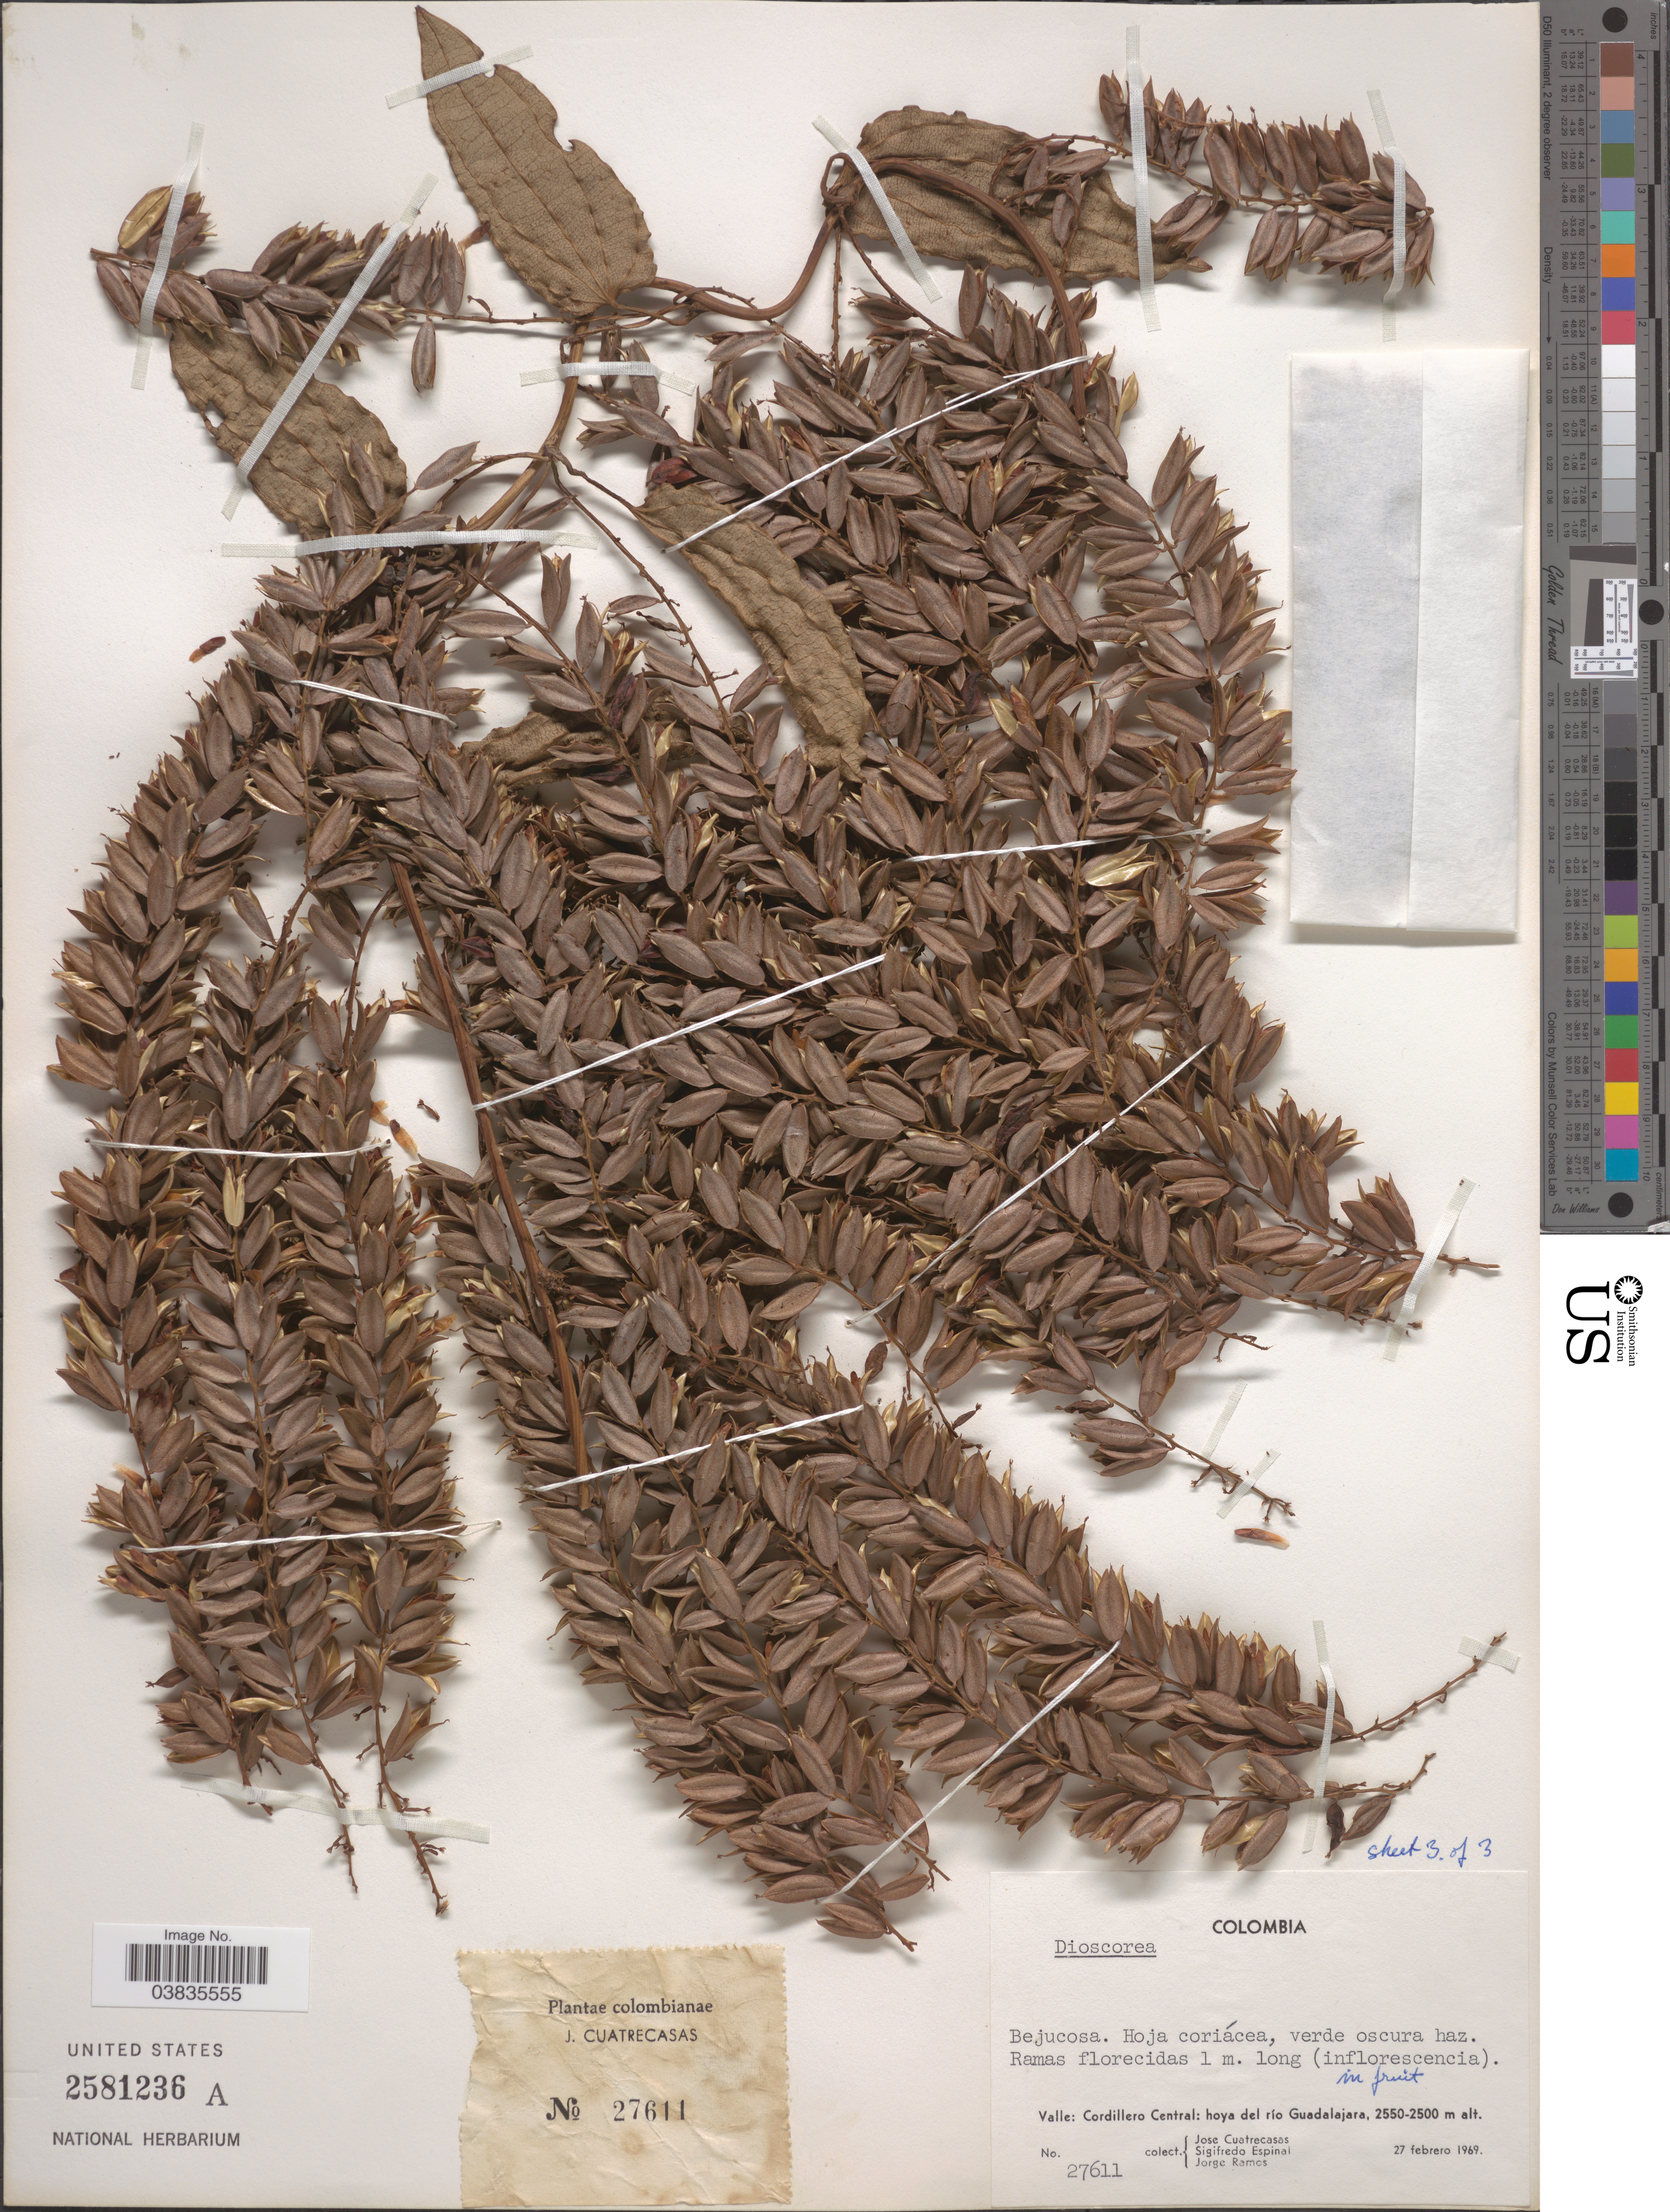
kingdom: Plantae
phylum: Tracheophyta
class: Liliopsida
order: Dioscoreales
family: Dioscoreaceae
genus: Dioscorea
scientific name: Dioscorea sp.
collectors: J. Cuatrecasas, S. Espinal & J. Ramos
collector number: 27611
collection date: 1969-02-27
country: Colombia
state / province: Valle del Cauca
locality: Valle: Cordillero Central: hoya del río Guadalajara.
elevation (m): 2500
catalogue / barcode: US 2581236A